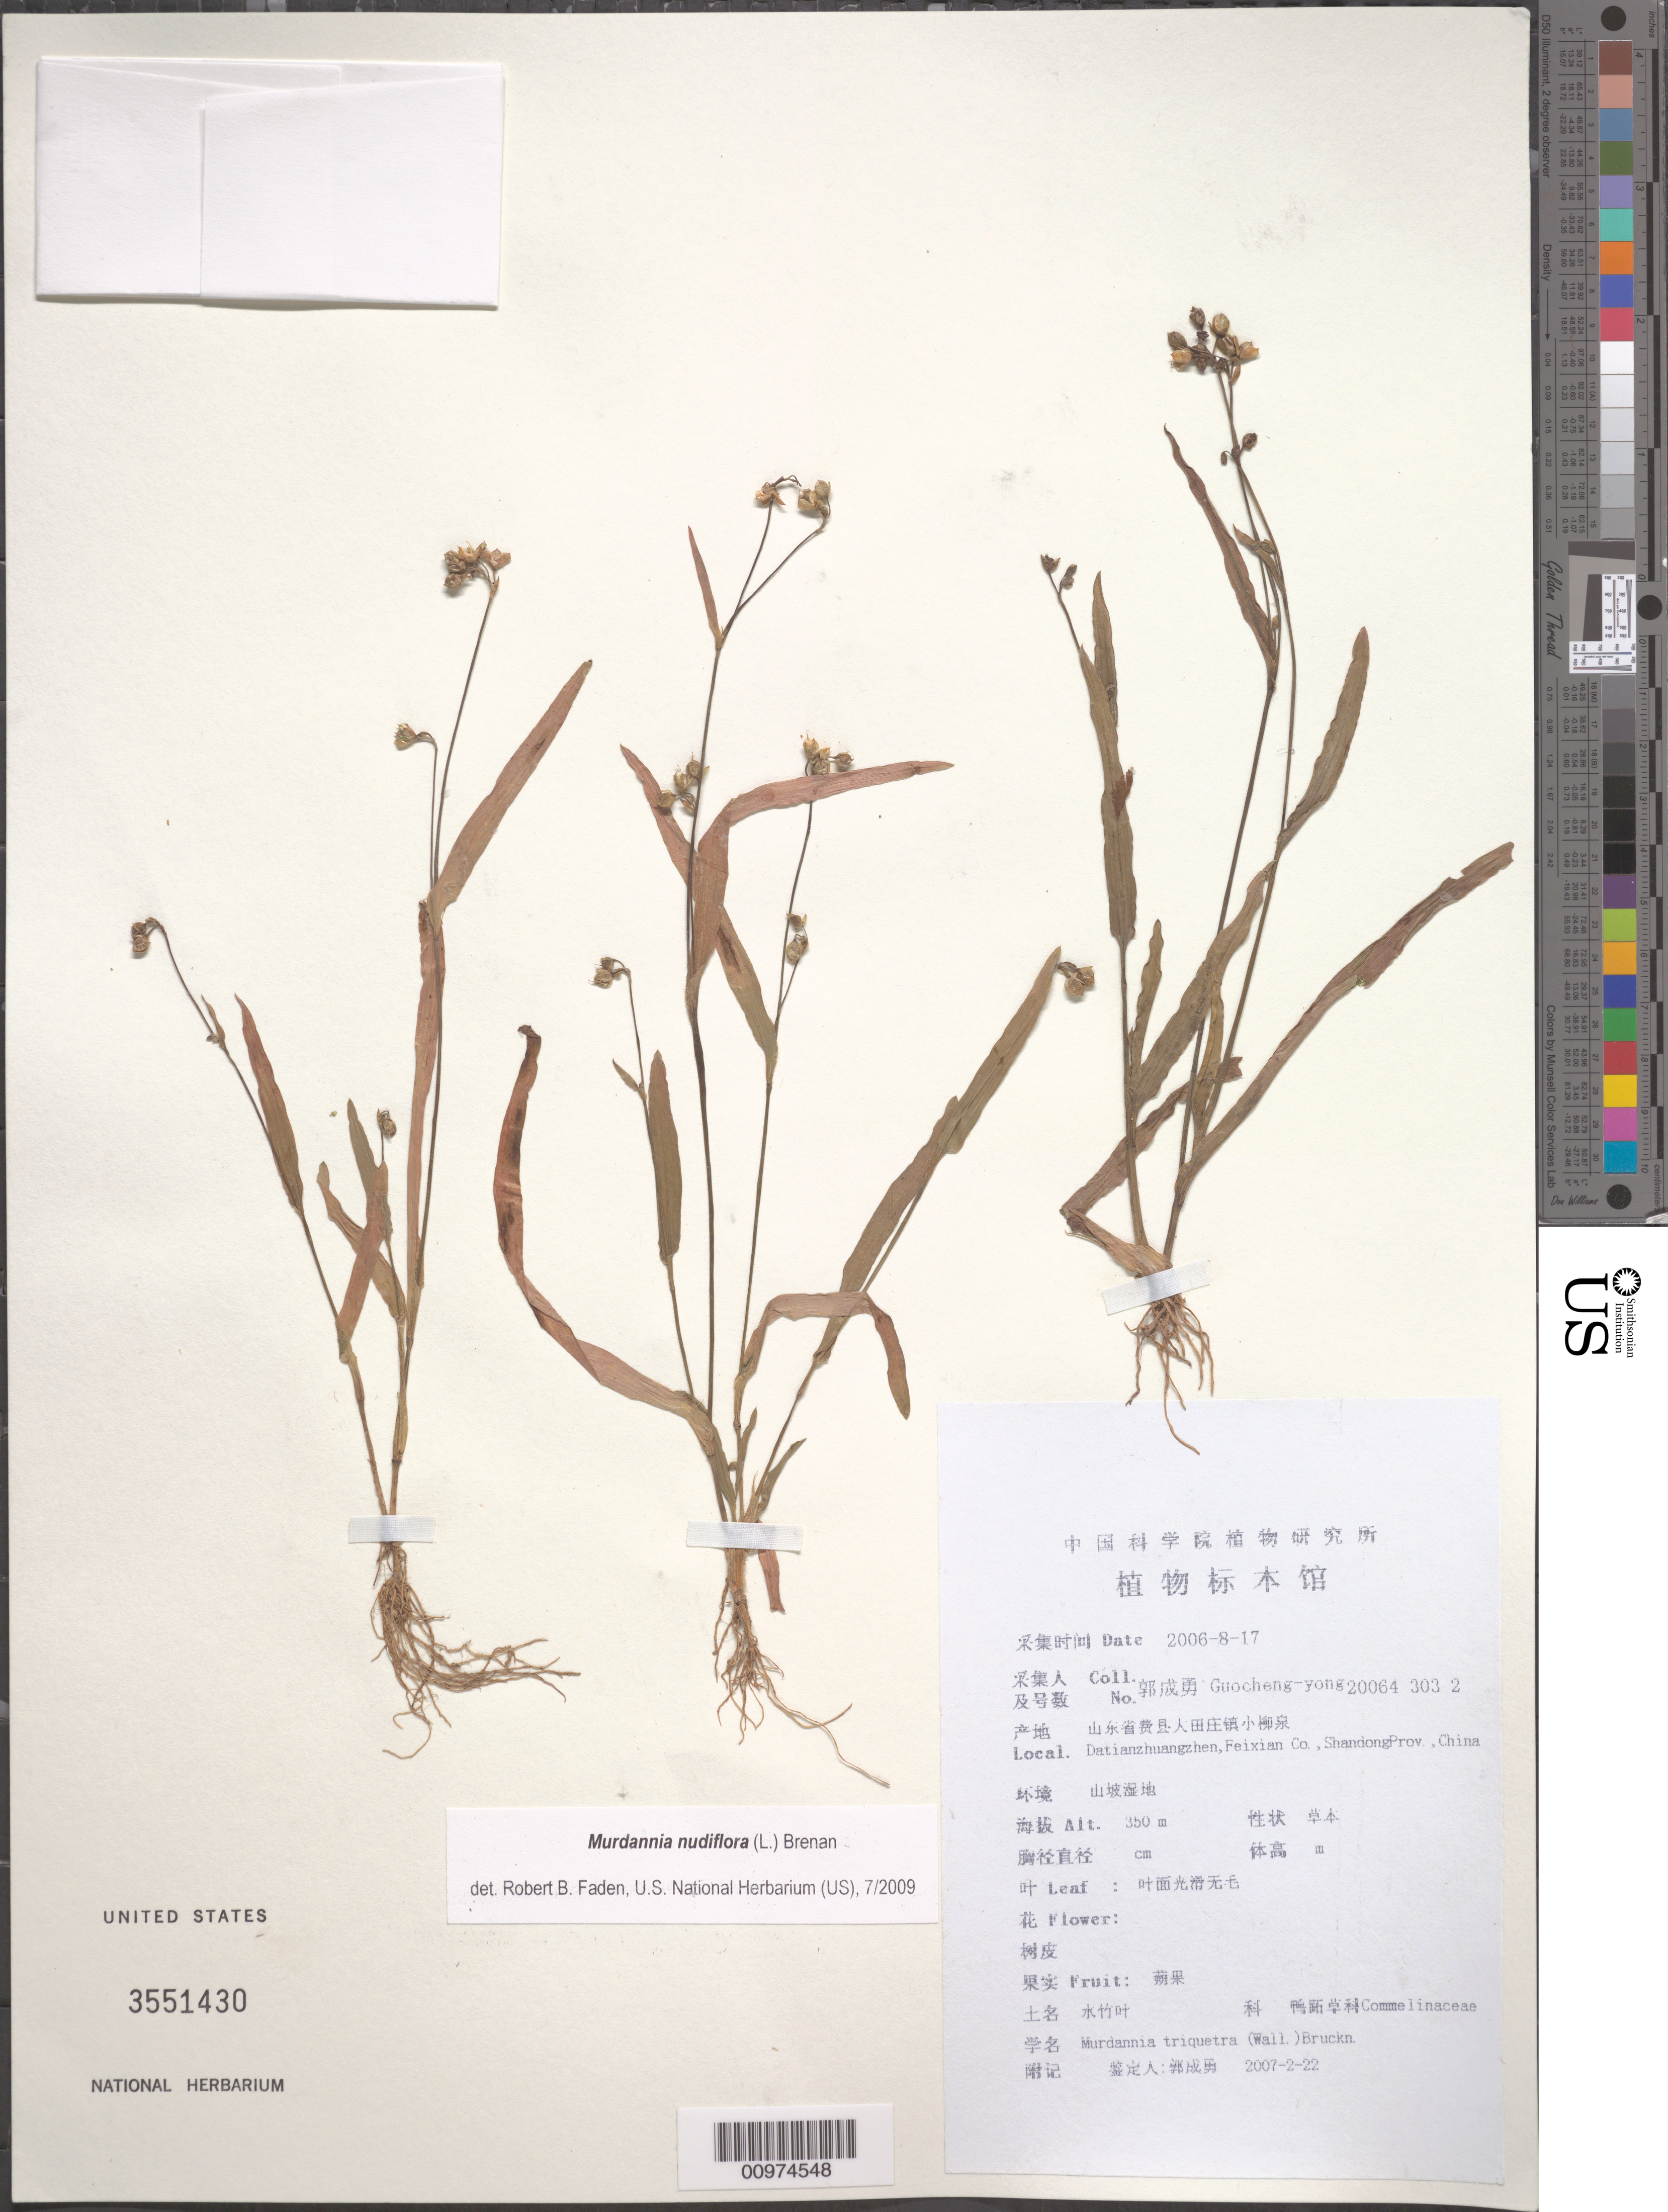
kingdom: Plantae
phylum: Tracheophyta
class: Liliopsida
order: Commelinales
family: Commelinaceae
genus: Murdannia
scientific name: Murdannia nudiflora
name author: (L.) Brenan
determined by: Faden, Robert B., (US), Smithsonian Institution - National Museum of Natural History (UNITED STATES)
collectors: Guo cheng-yong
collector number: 20064-303-2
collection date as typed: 17 Aug 2006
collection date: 2006-08-17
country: China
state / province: Shandong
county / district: Feixian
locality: Datianzhuangzhen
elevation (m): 350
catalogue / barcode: US 3551430